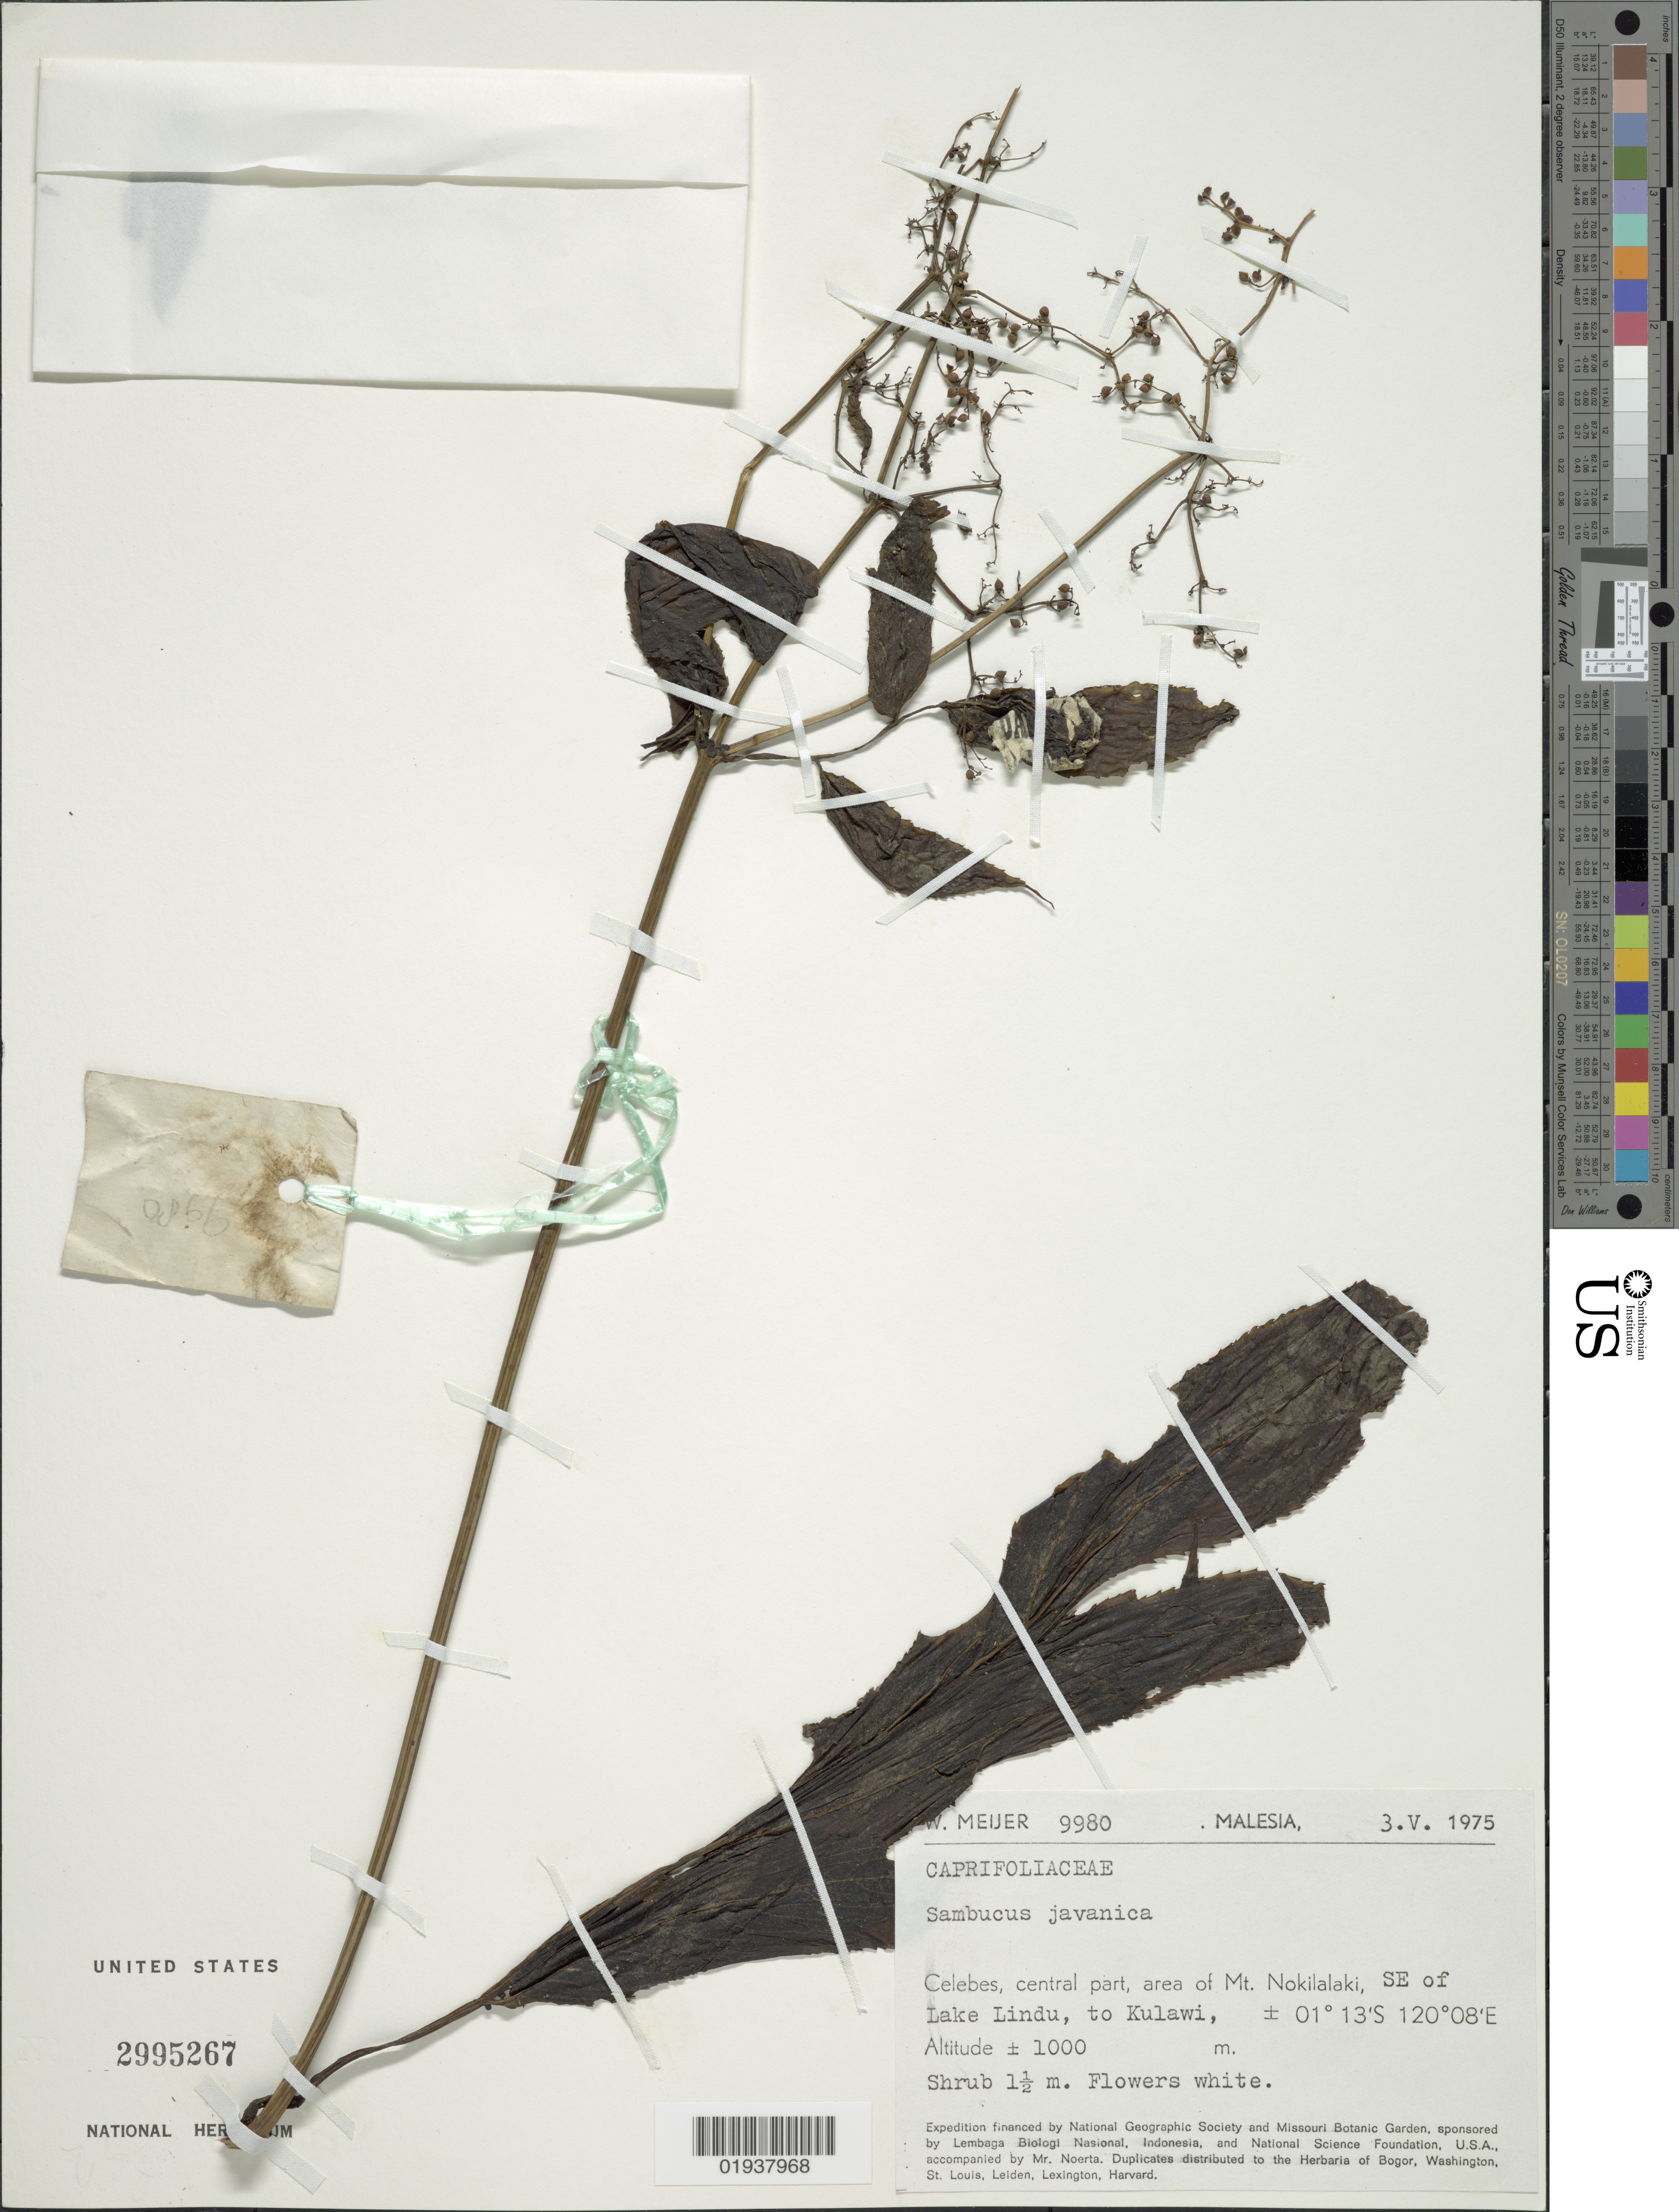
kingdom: Plantae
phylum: Tracheophyta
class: Magnoliopsida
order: Dipsacales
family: Viburnaceae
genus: Sambucus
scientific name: Sambucus javanica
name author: Blume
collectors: W. Meijer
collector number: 9980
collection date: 1975-05-03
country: Malaysia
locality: Malesia. Celebes, central part, area of Mt. Nokilalaki, SE of Lake Lindu, to Kulawi.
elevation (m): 1000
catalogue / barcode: US 2995267